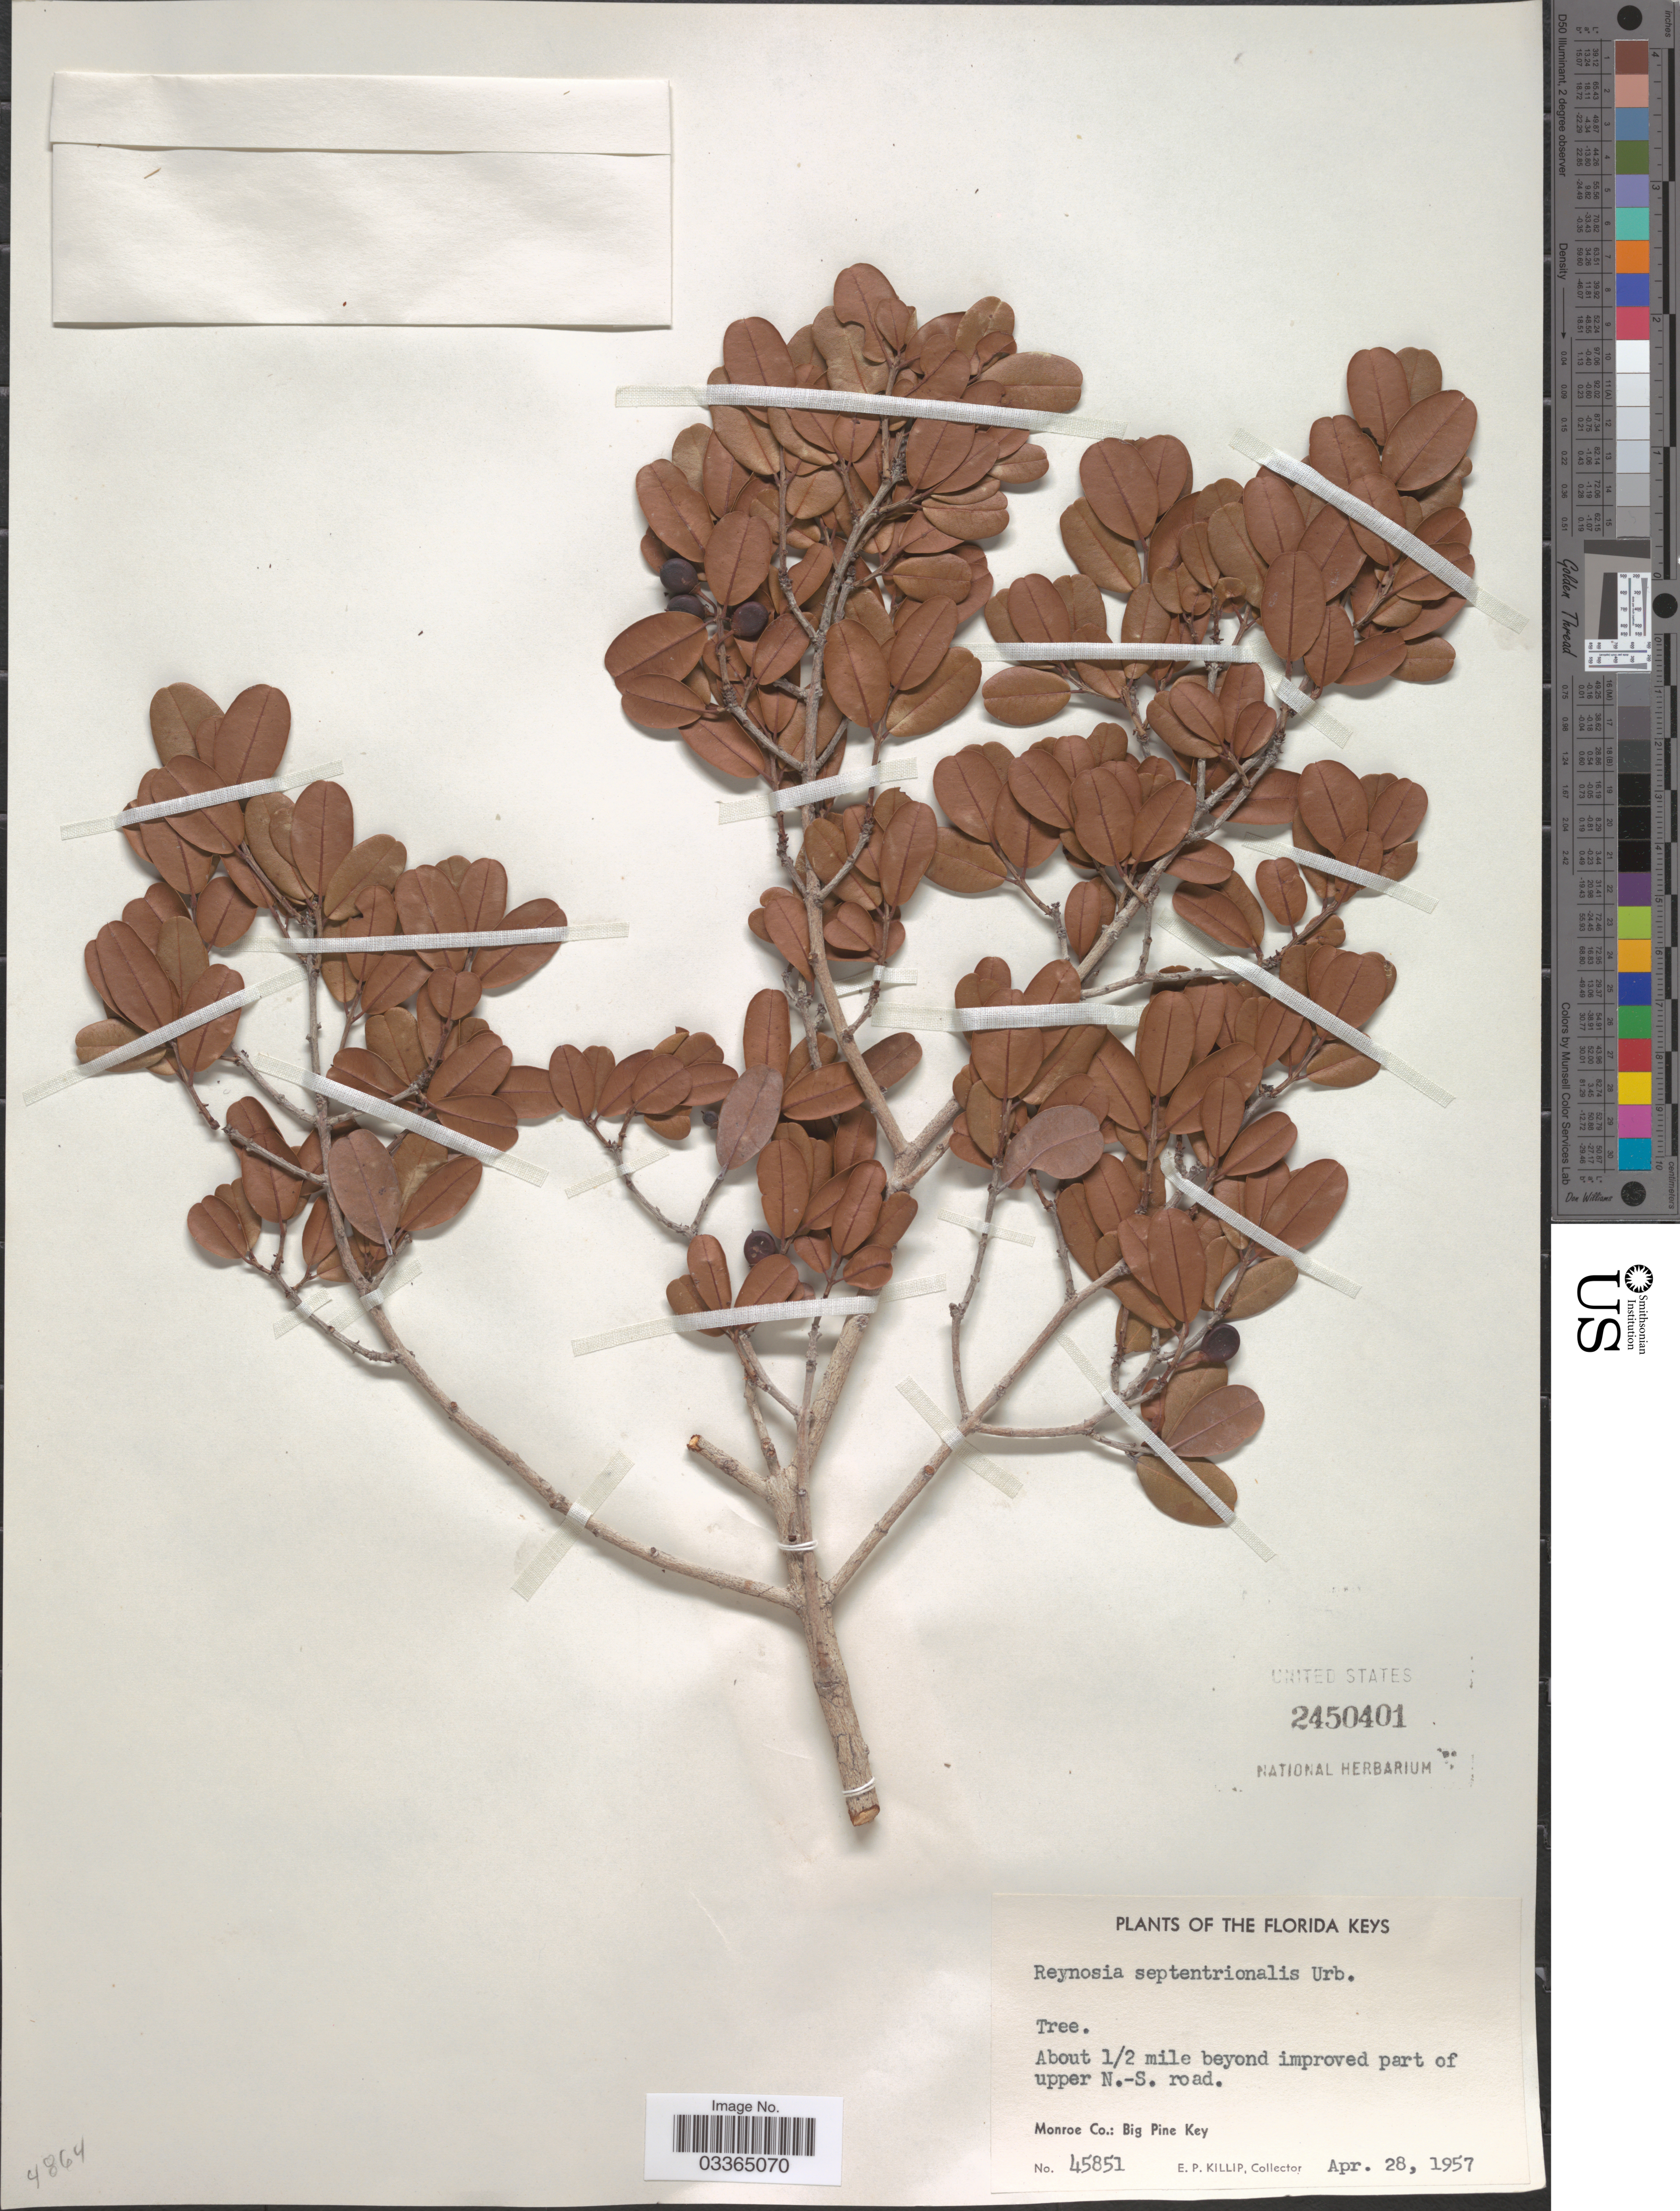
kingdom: Plantae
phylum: Tracheophyta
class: Magnoliopsida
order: Rosales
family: Rhamnaceae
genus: Reynosia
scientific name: Reynosia septentrionalis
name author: Urb.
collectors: E. P. Killip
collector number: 45851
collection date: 1957-04-28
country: United States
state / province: Florida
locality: About ½ mile beyond improved part of upper N.-S. road, Monroe Co.: Big Pine Key.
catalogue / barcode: US 2450401